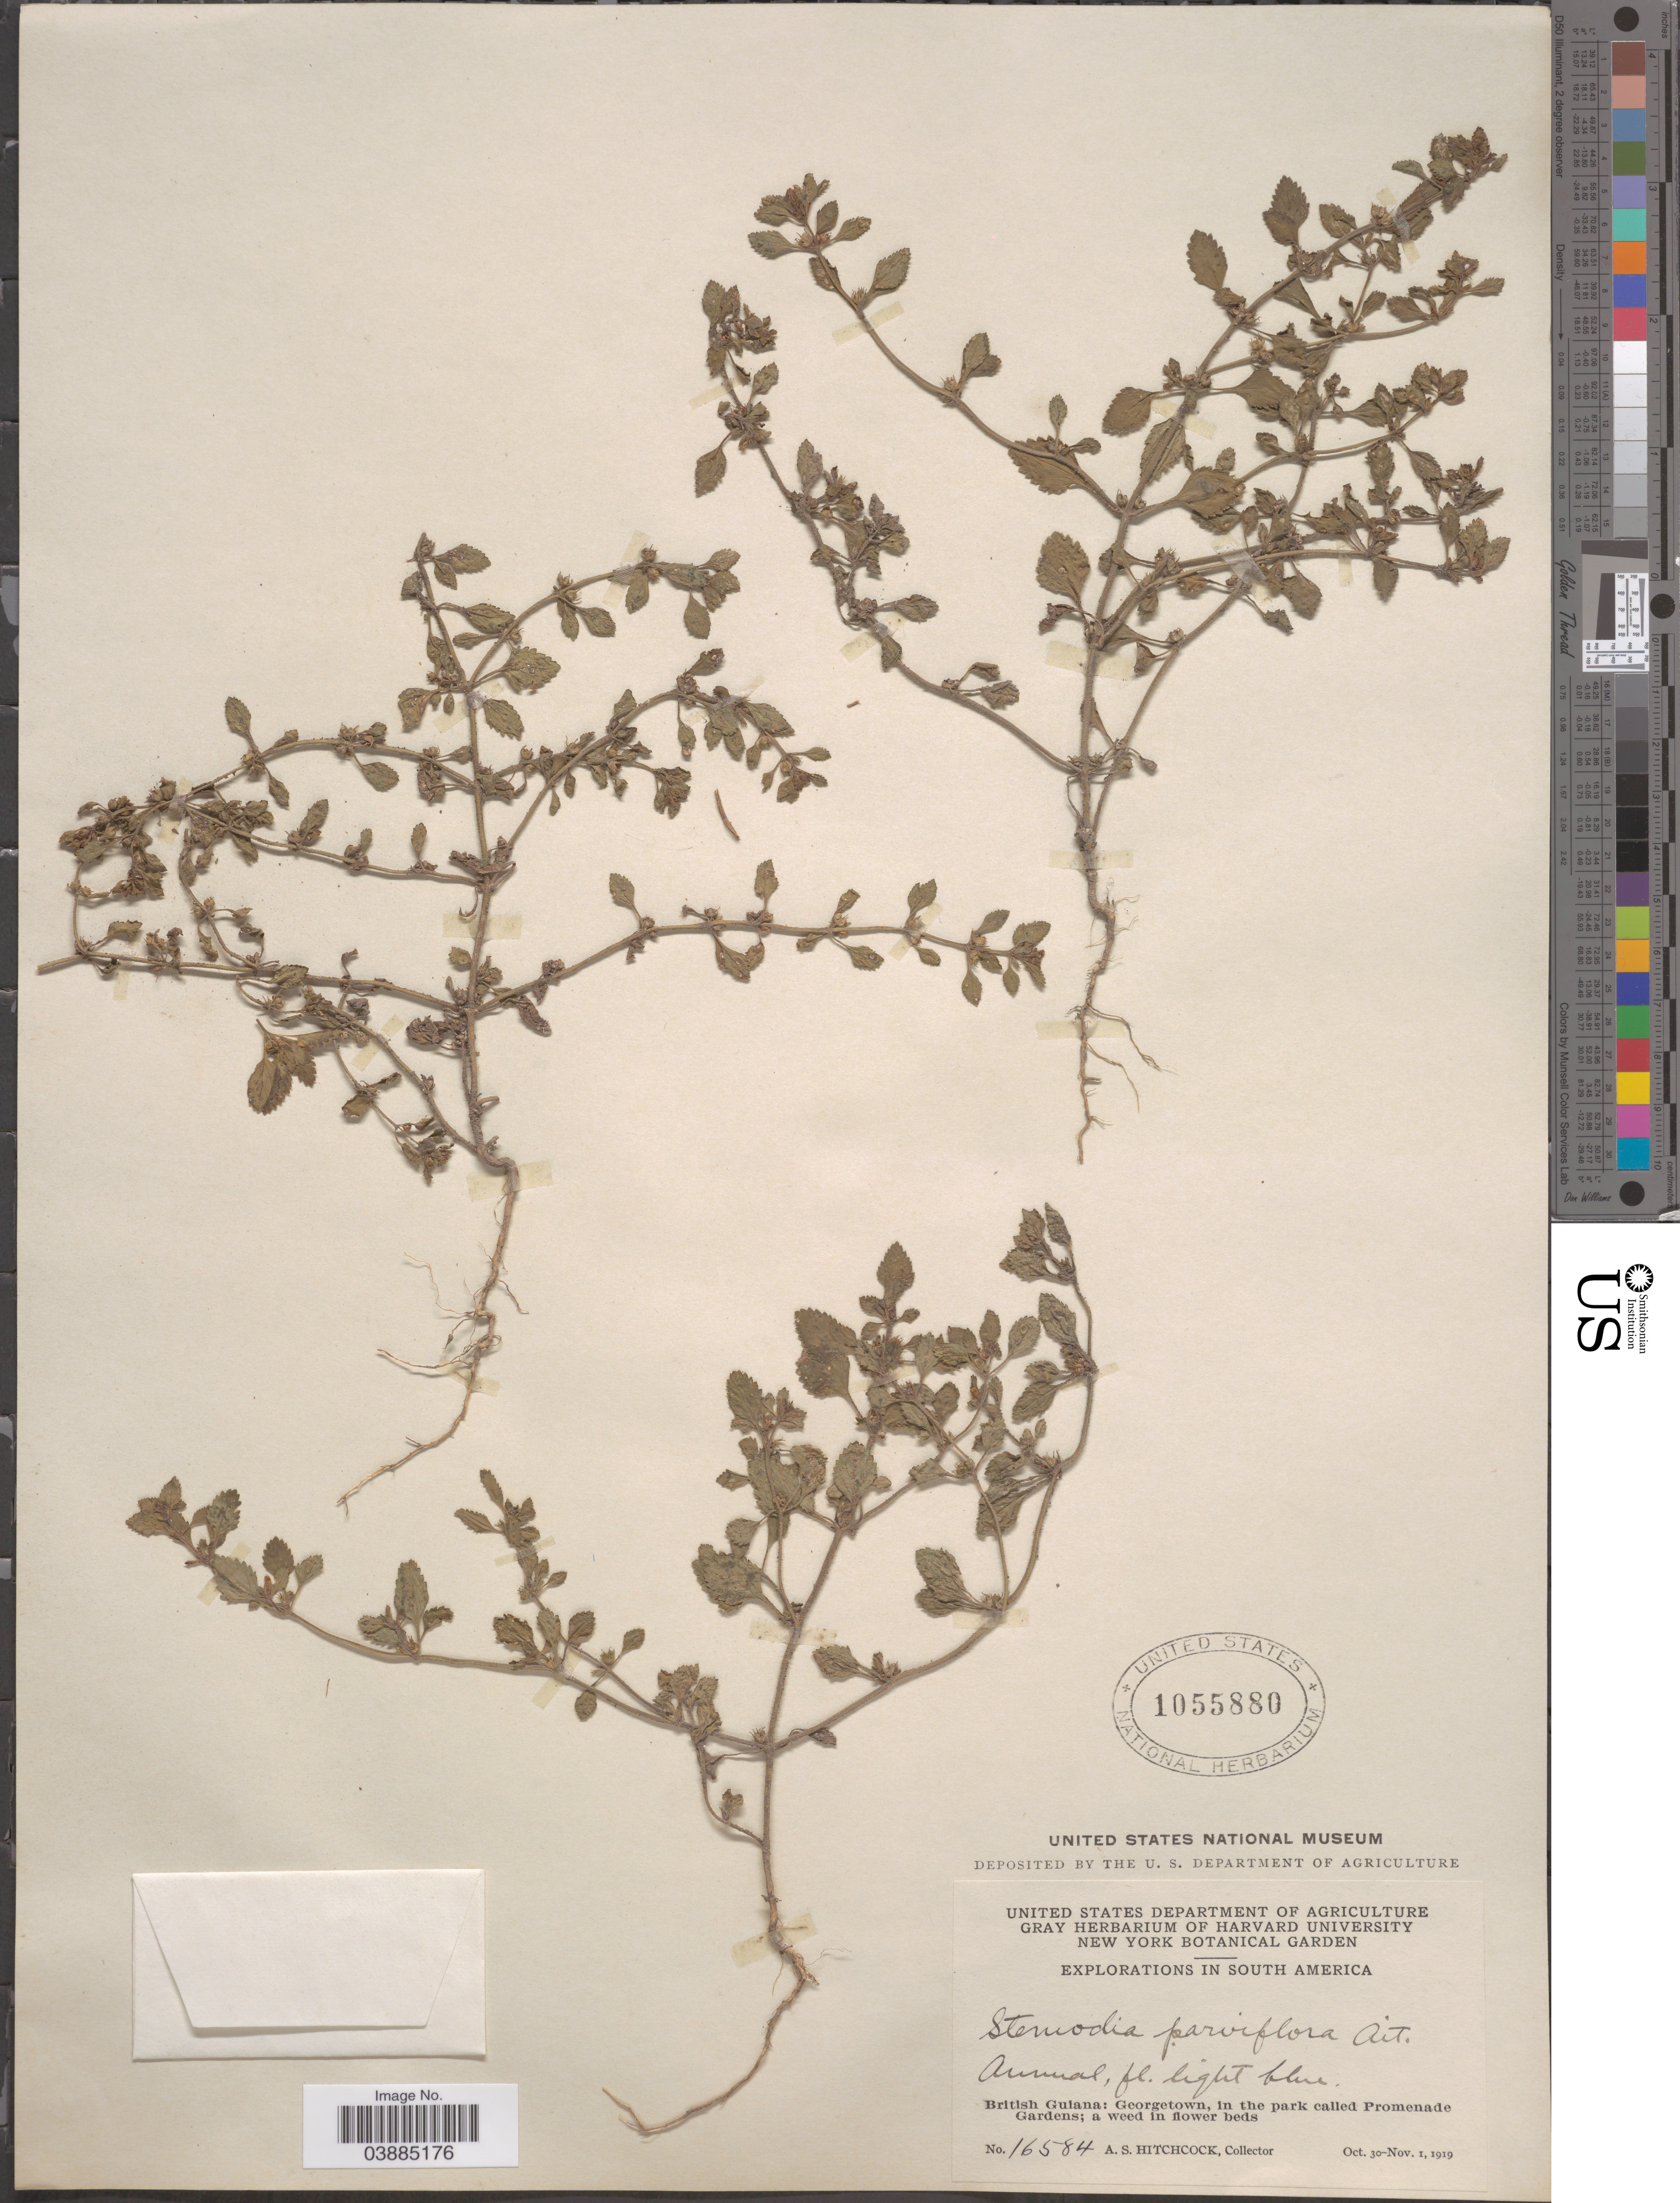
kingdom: Plantae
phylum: Tracheophyta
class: Magnoliopsida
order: Lamiales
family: Plantaginaceae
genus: Stemodia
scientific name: Stemodia verticillata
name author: (Mill.) Hassl.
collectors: A. S. Hitchcock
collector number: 16584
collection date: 1919-10-30/1919-11-01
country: Guyana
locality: British Guiana: Georgetown, in the park called Promenade Gardens.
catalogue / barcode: US 1055880